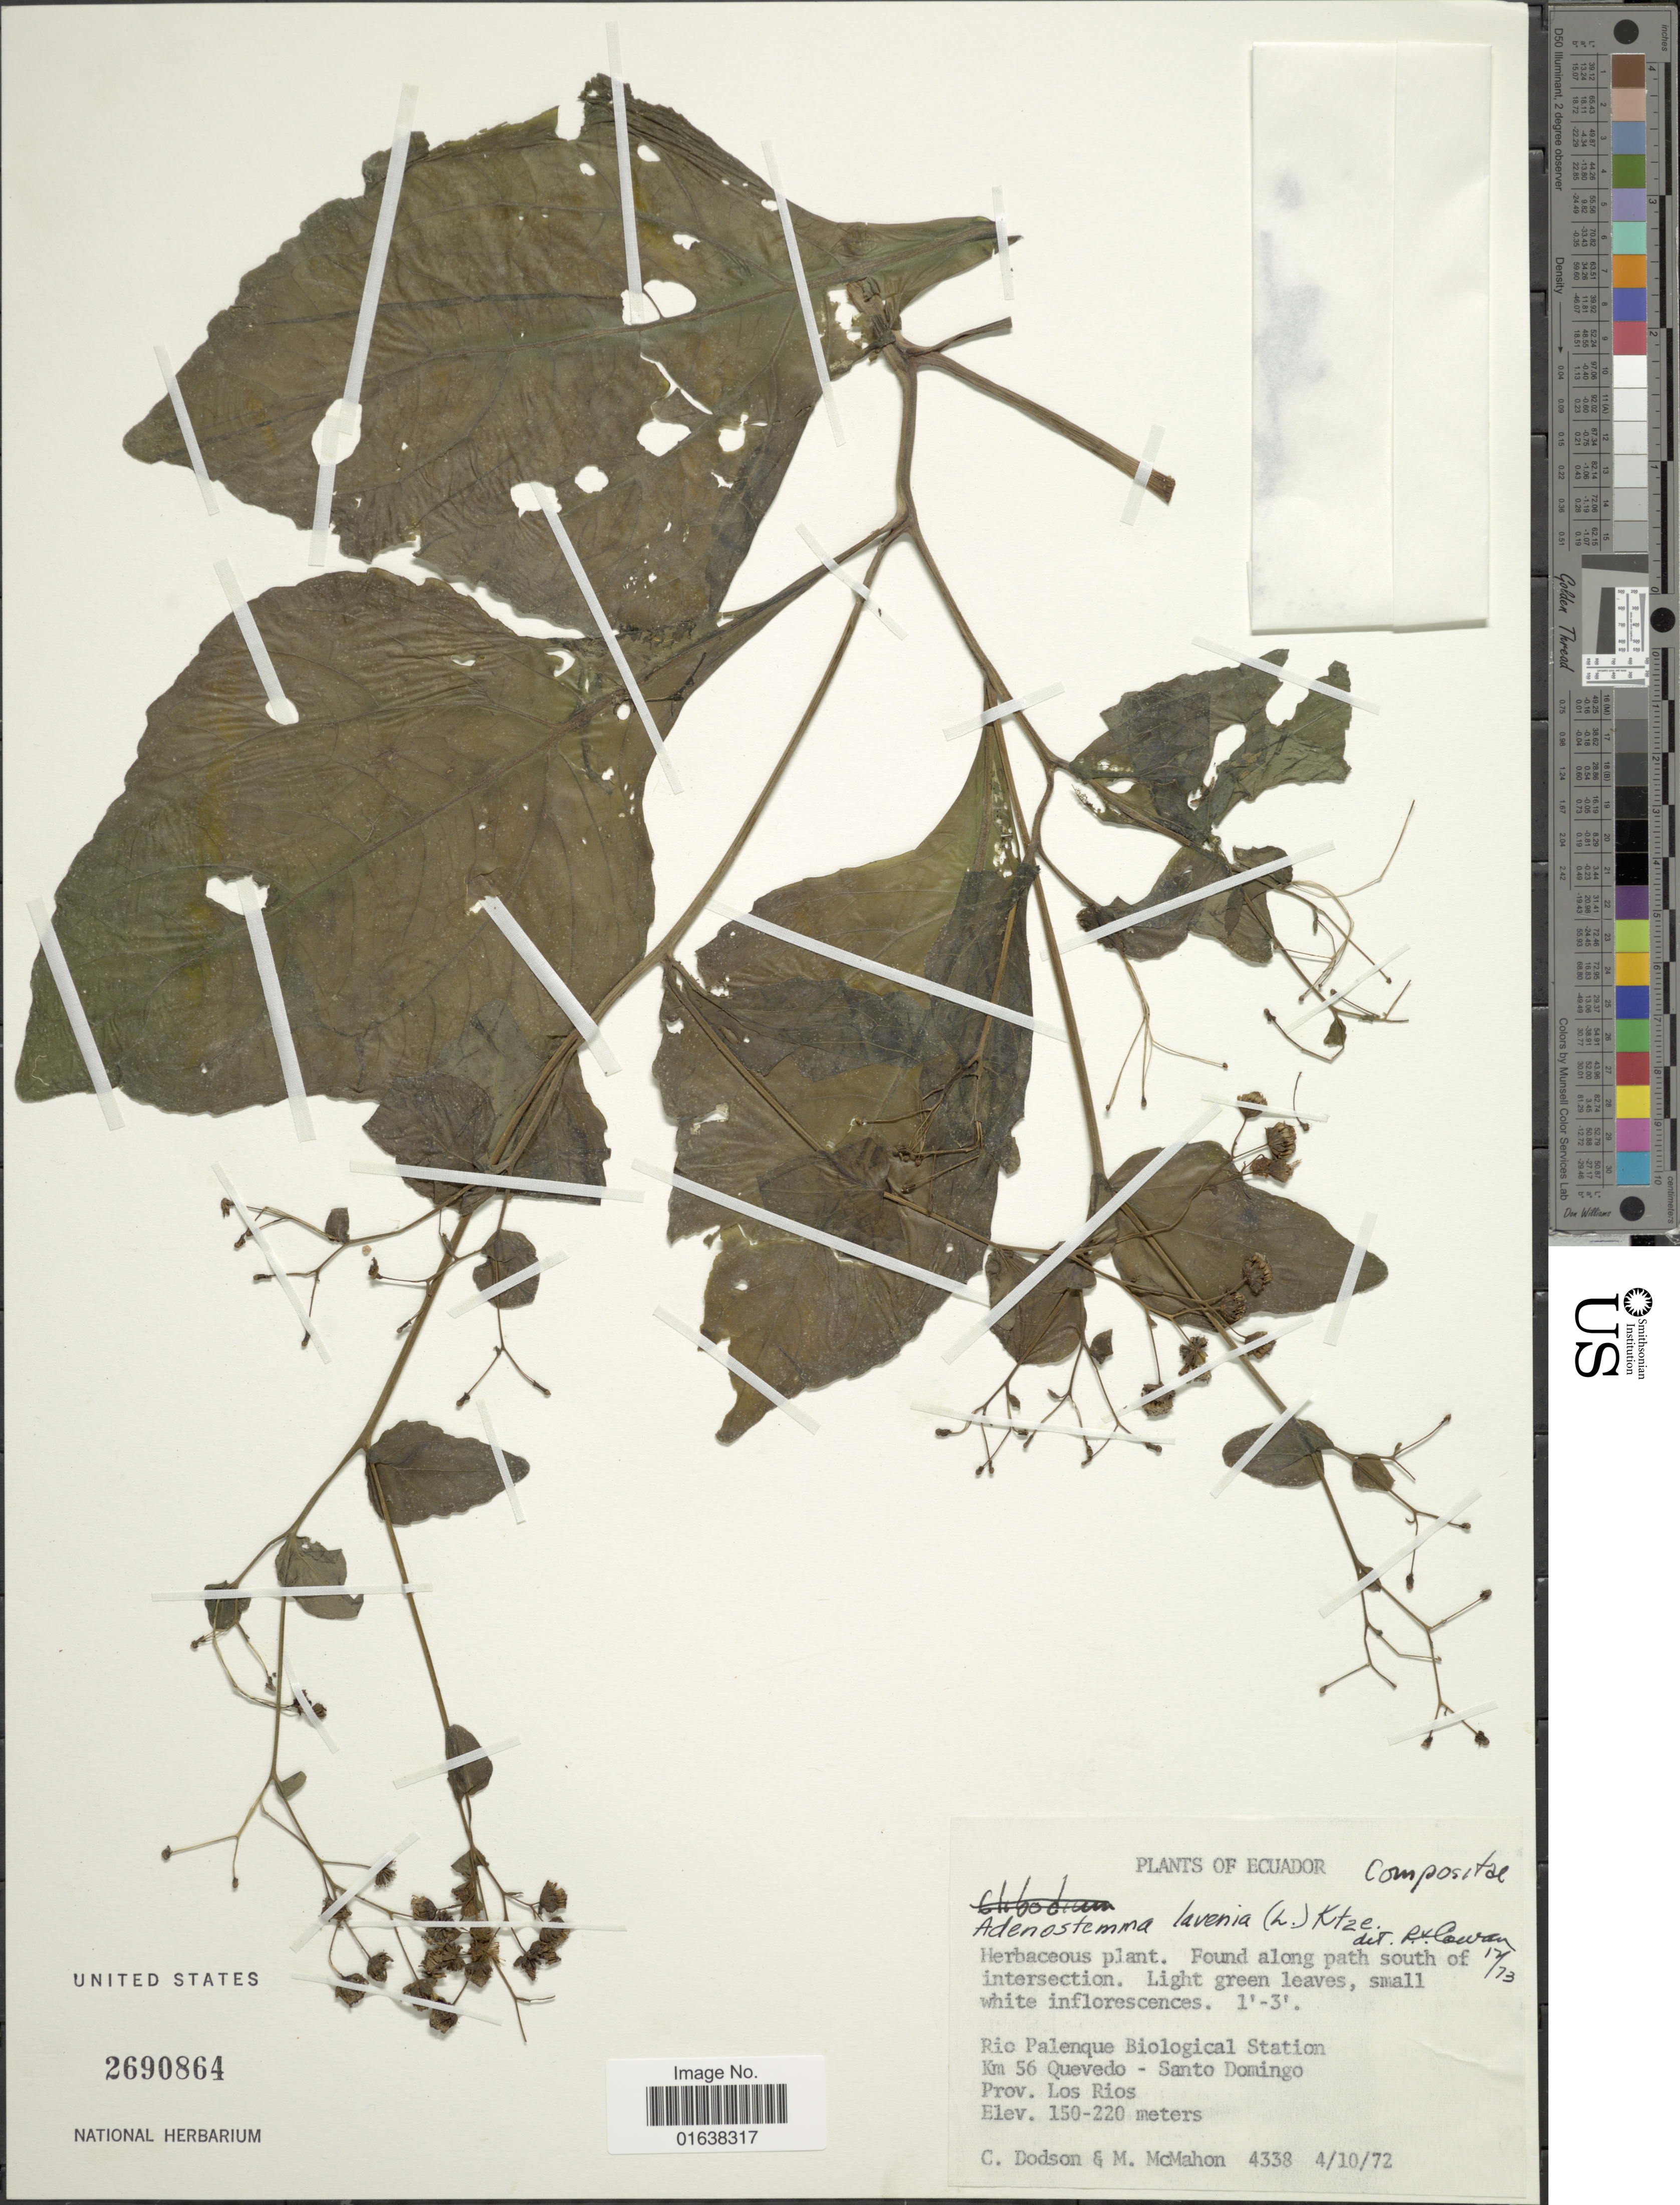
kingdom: Plantae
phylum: Tracheophyta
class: Magnoliopsida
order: Asterales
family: Asteraceae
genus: Adenostemma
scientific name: Adenostemma platyphyllum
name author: Cass.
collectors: C. Dodson & M. McMahon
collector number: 4338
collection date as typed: Transcribed d/m/y: 4/10/72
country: Ecuador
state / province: Los Ríos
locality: Ecuador. Found along path south of intersection. Rio Palenque Biological Station. Km 56 Quevedo - Santo Domingo. Prov. Los Ríos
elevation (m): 150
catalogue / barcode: US 2690864